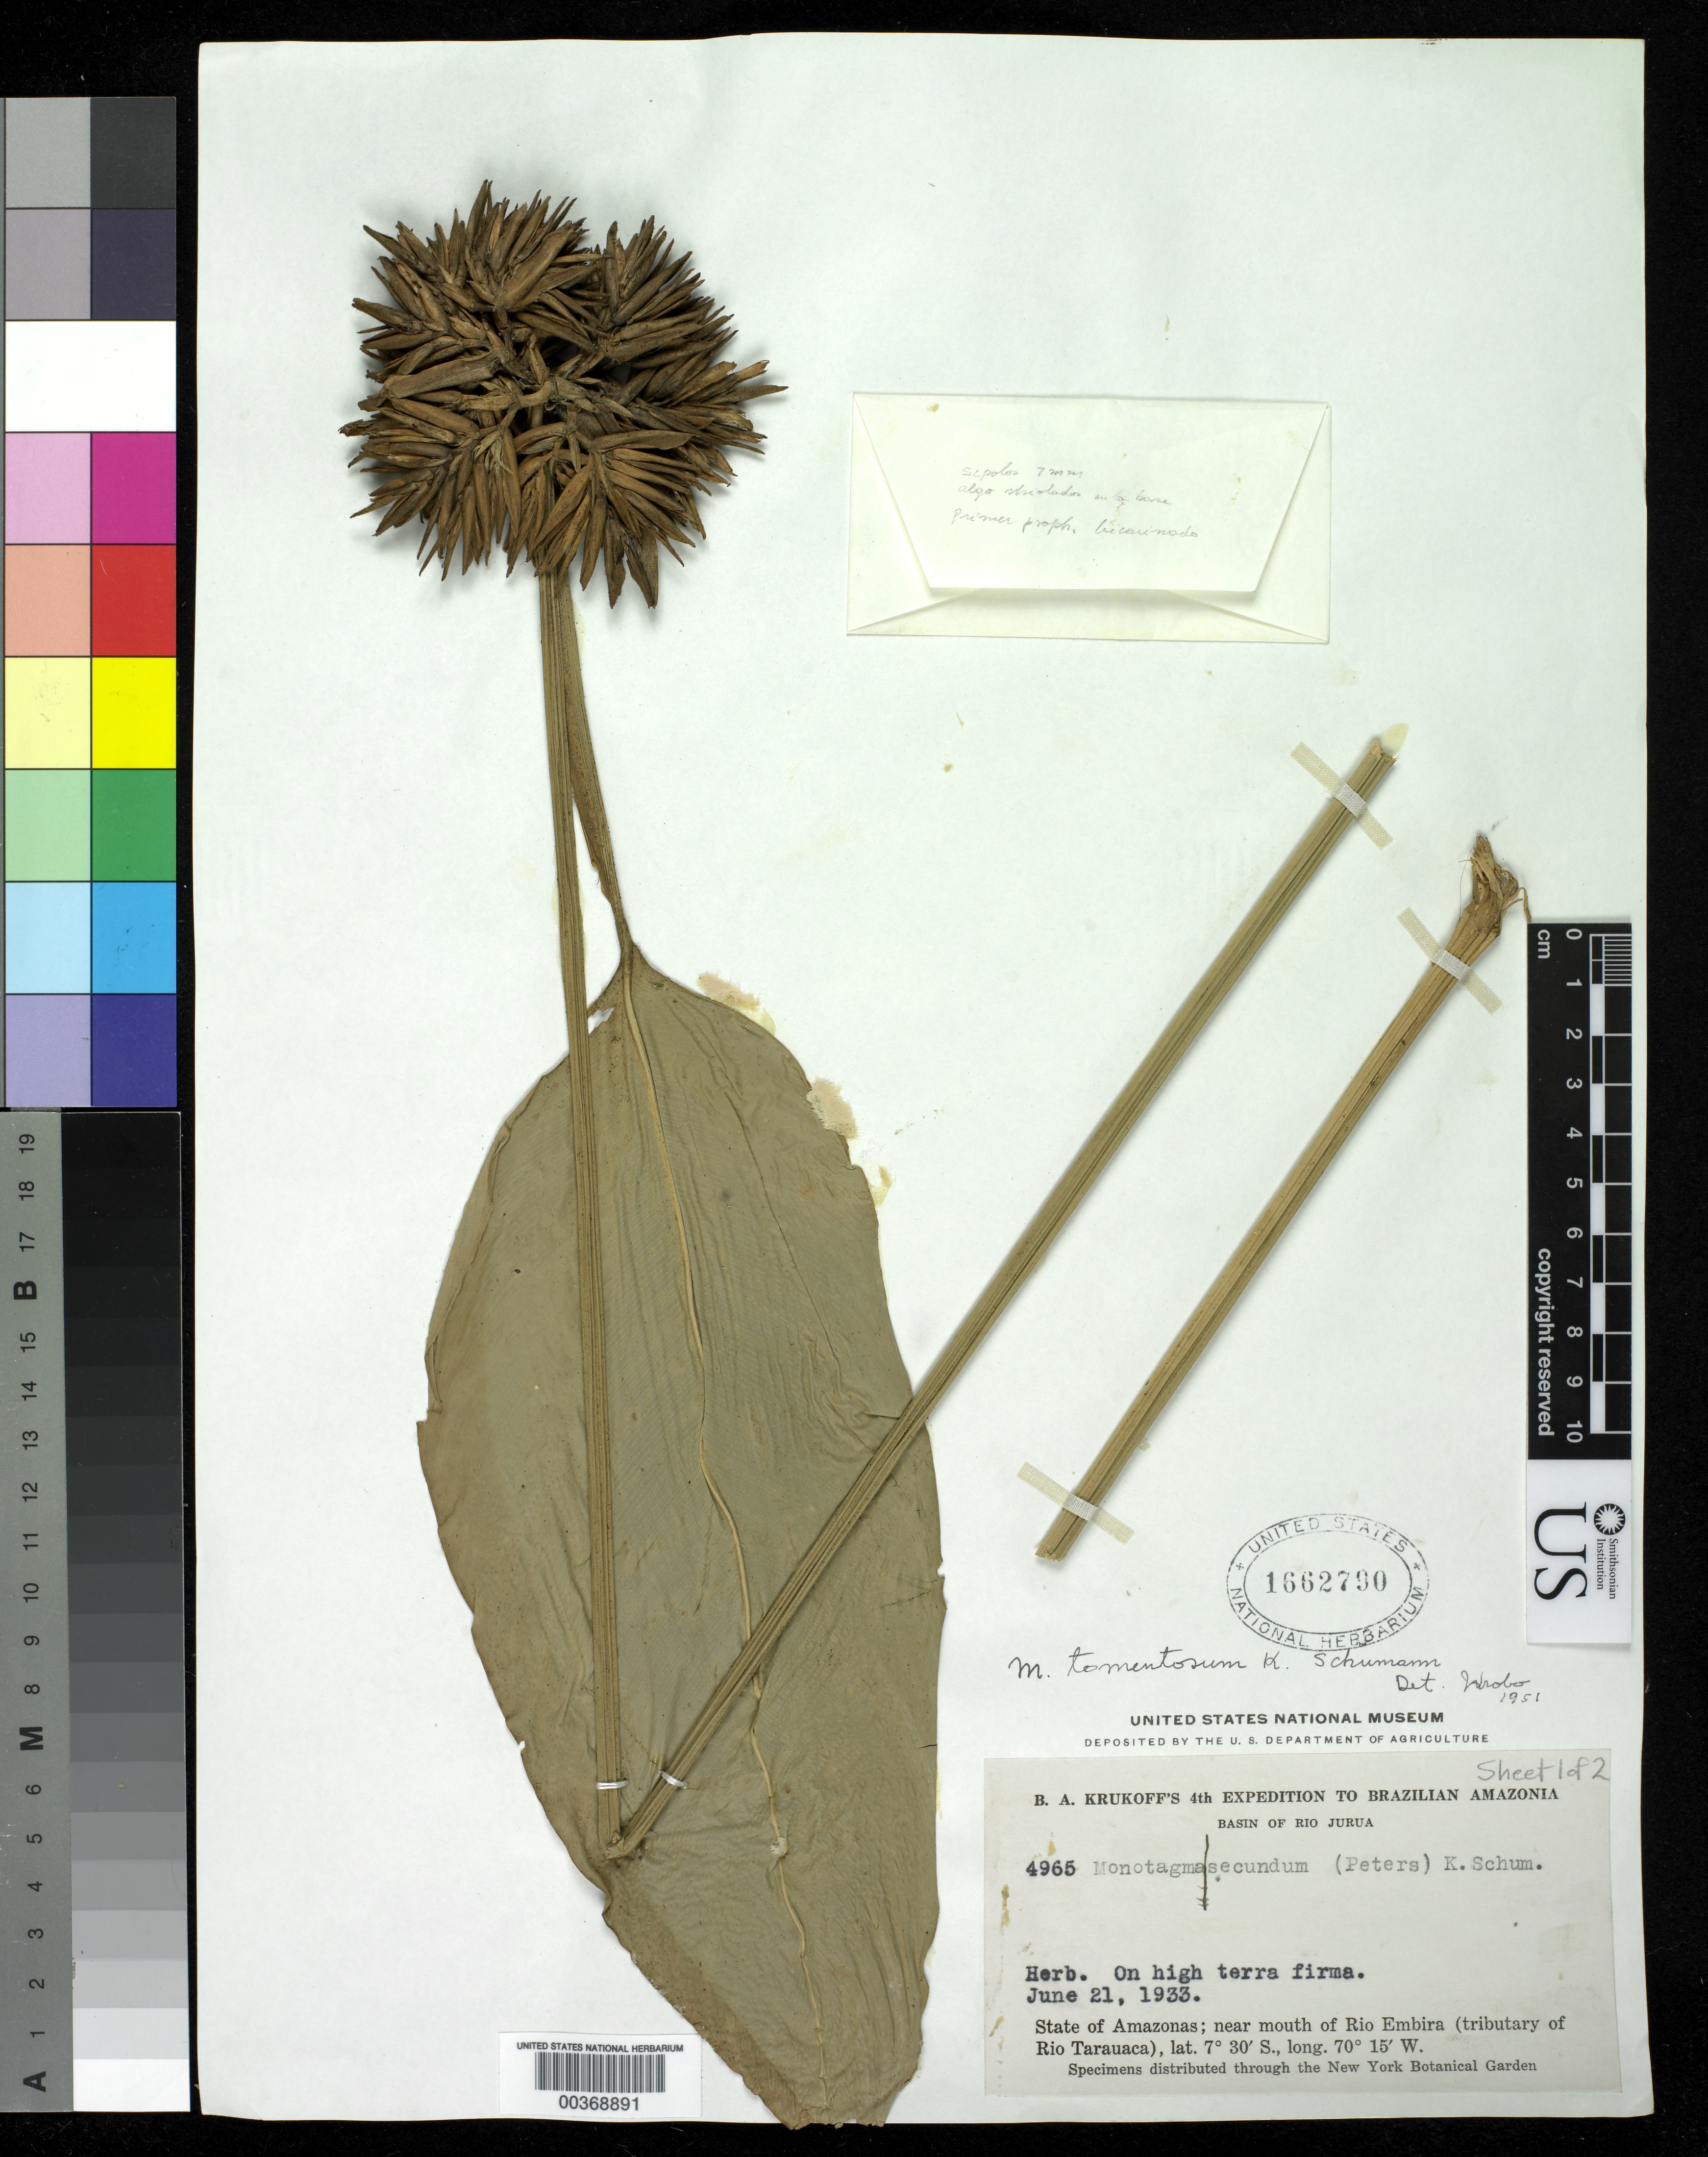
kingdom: Plantae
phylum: Tracheophyta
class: Liliopsida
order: Zingiberales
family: Marantaceae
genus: Monotagma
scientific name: Monotagma tomentosum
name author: Hagberg & R. Erikss.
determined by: Idrabo, J. M.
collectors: B. A. Krukoff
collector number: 4965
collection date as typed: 21 Jun 1933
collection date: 1933-06-21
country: Brazil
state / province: Amazonas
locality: Brazilian amazonia, basin of Rio Jurua, near mouth of Rio Embira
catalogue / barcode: US 1662790